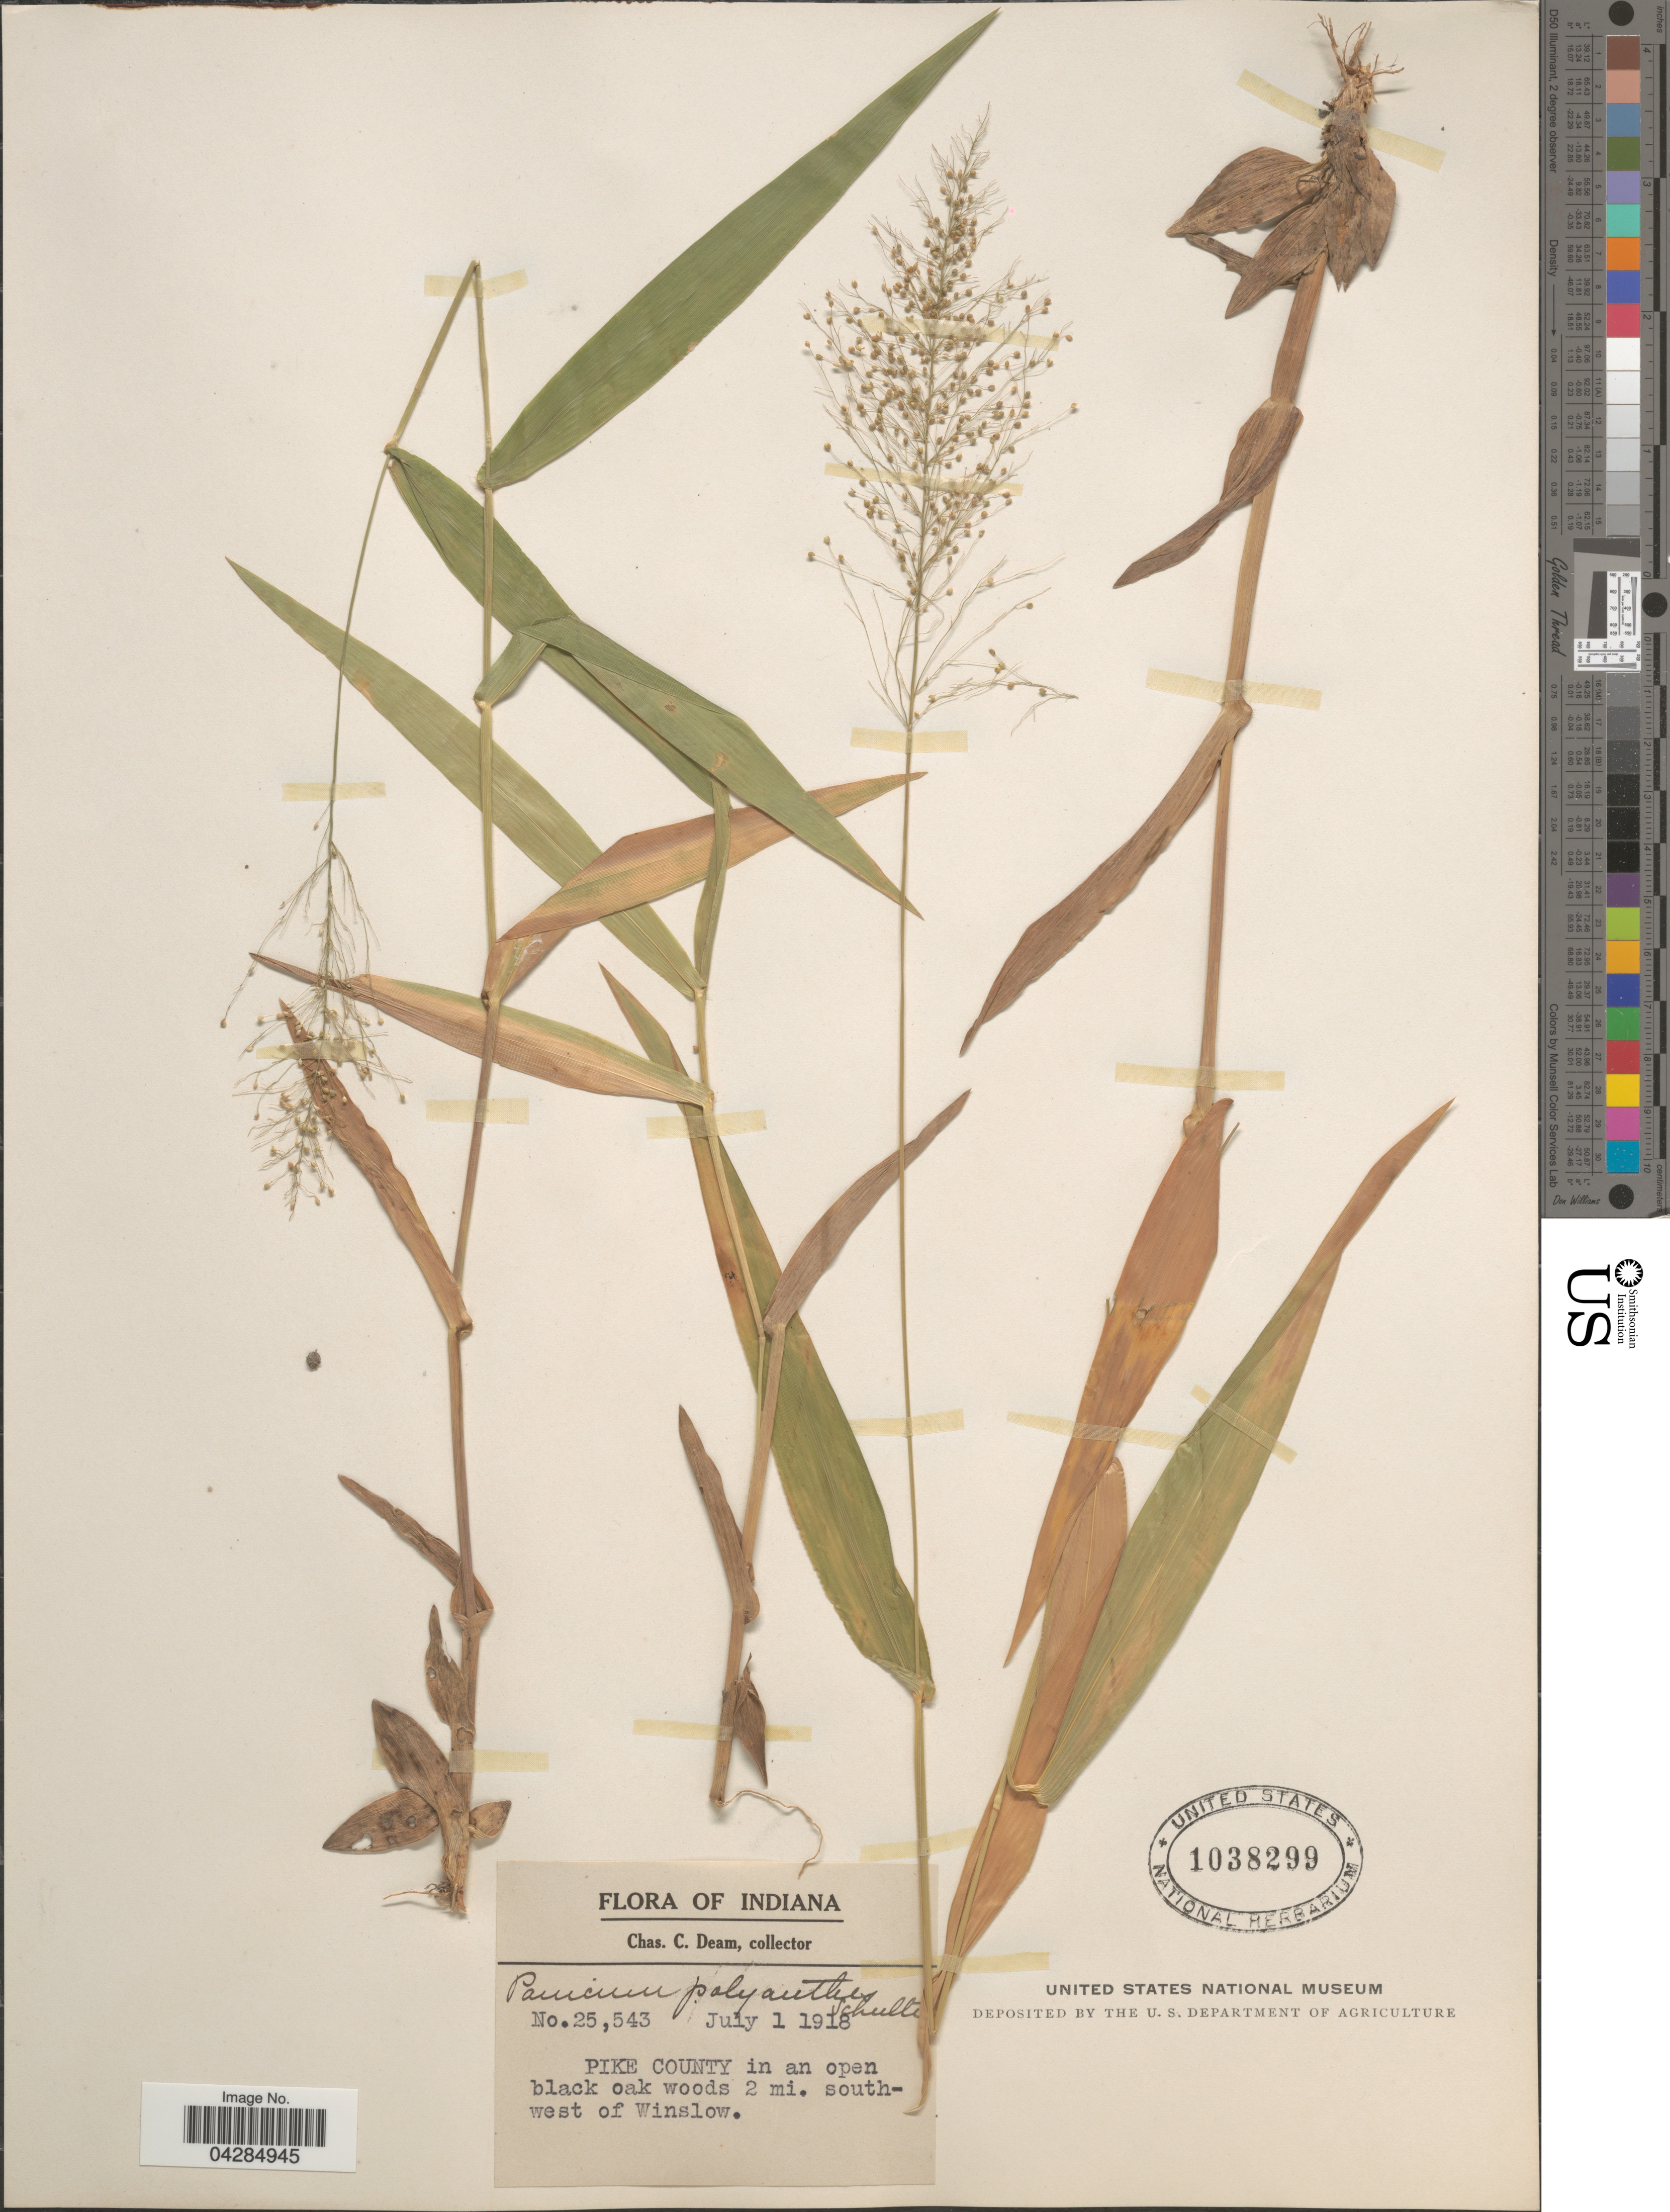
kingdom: Plantae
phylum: Tracheophyta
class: Liliopsida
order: Poales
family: Poaceae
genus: Dichanthelium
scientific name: Dichanthelium portoricense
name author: (Desv. ex Ham.) B.F. Hansen & Wunderlin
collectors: C. C. Deam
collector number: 25543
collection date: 1918-07-01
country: United States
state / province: Indiana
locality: Pike County in an open black oak woods 2 mi. southwest of Winslow.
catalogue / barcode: US 1038299